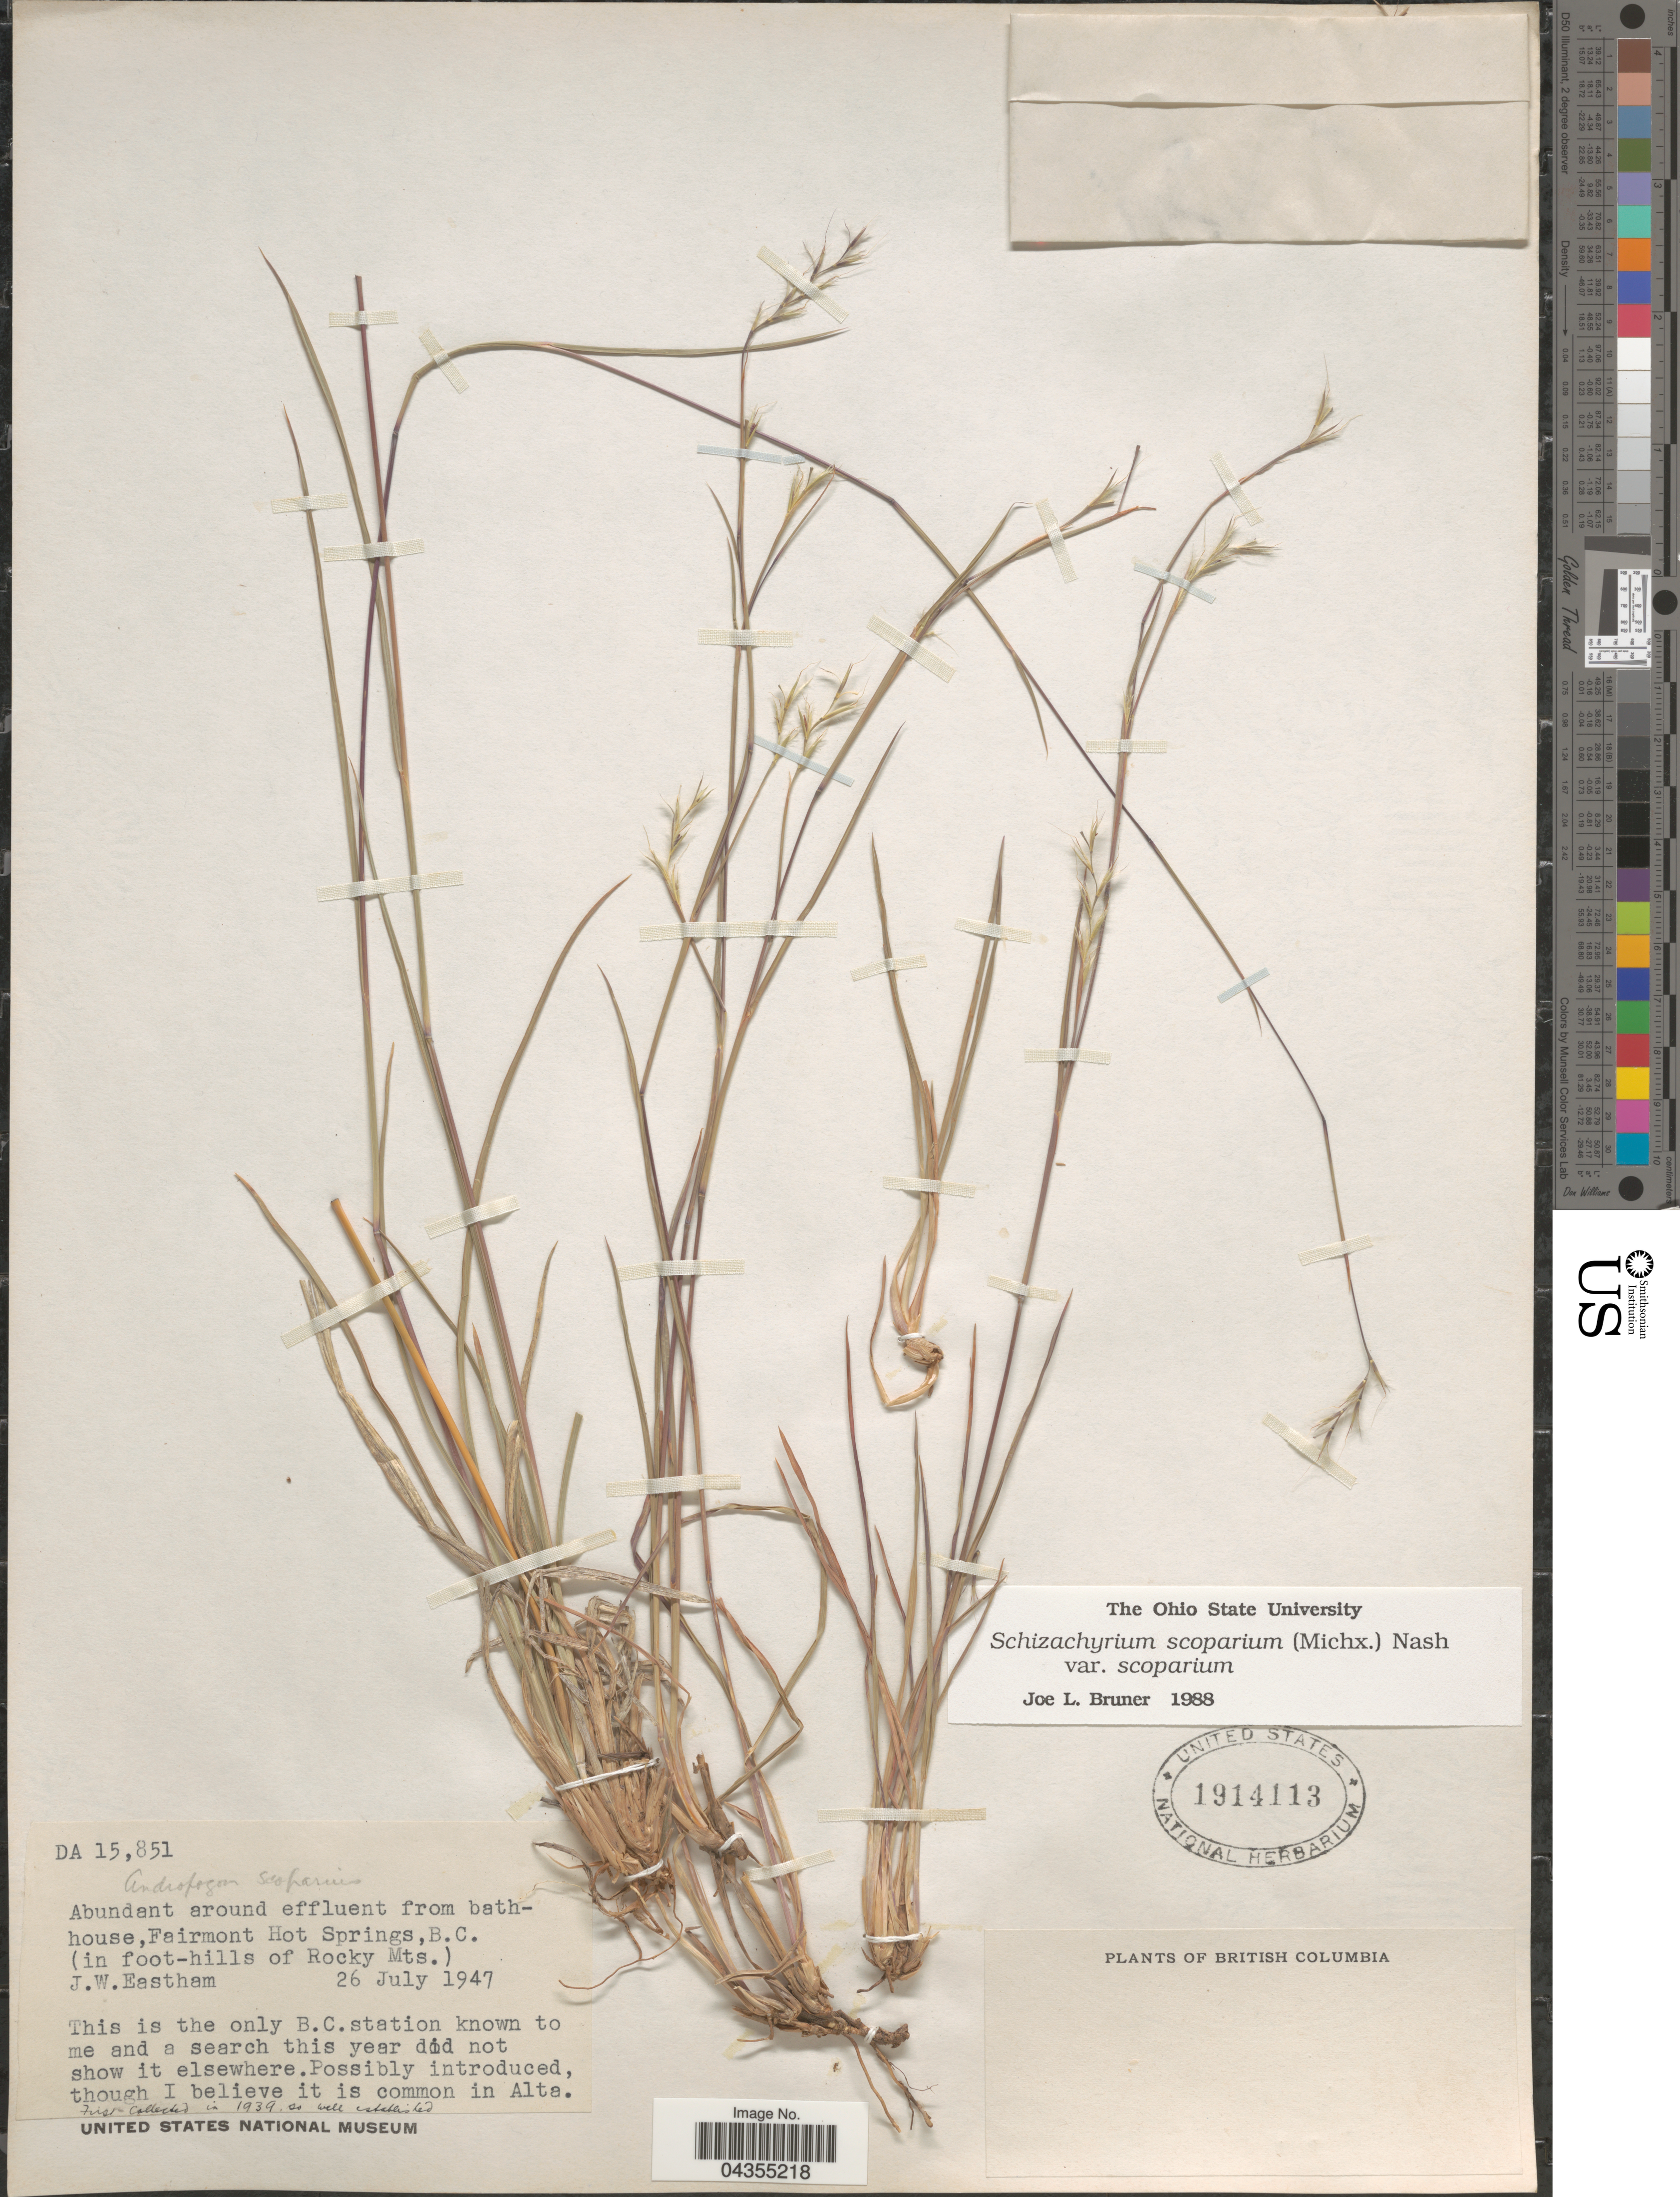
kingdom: Plantae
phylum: Tracheophyta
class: Liliopsida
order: Poales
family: Poaceae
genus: Schizachyrium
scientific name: Schizachyrium scoparium var. scoparium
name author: (Michx.) Nash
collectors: J. Eastham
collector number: DA15851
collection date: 1947-07-26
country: Canada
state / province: British Columbia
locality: Abundant around effluent from bathhouse, Fairmont Hot Springs (in foot-hills of Rocky Mts.).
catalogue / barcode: US 1914113